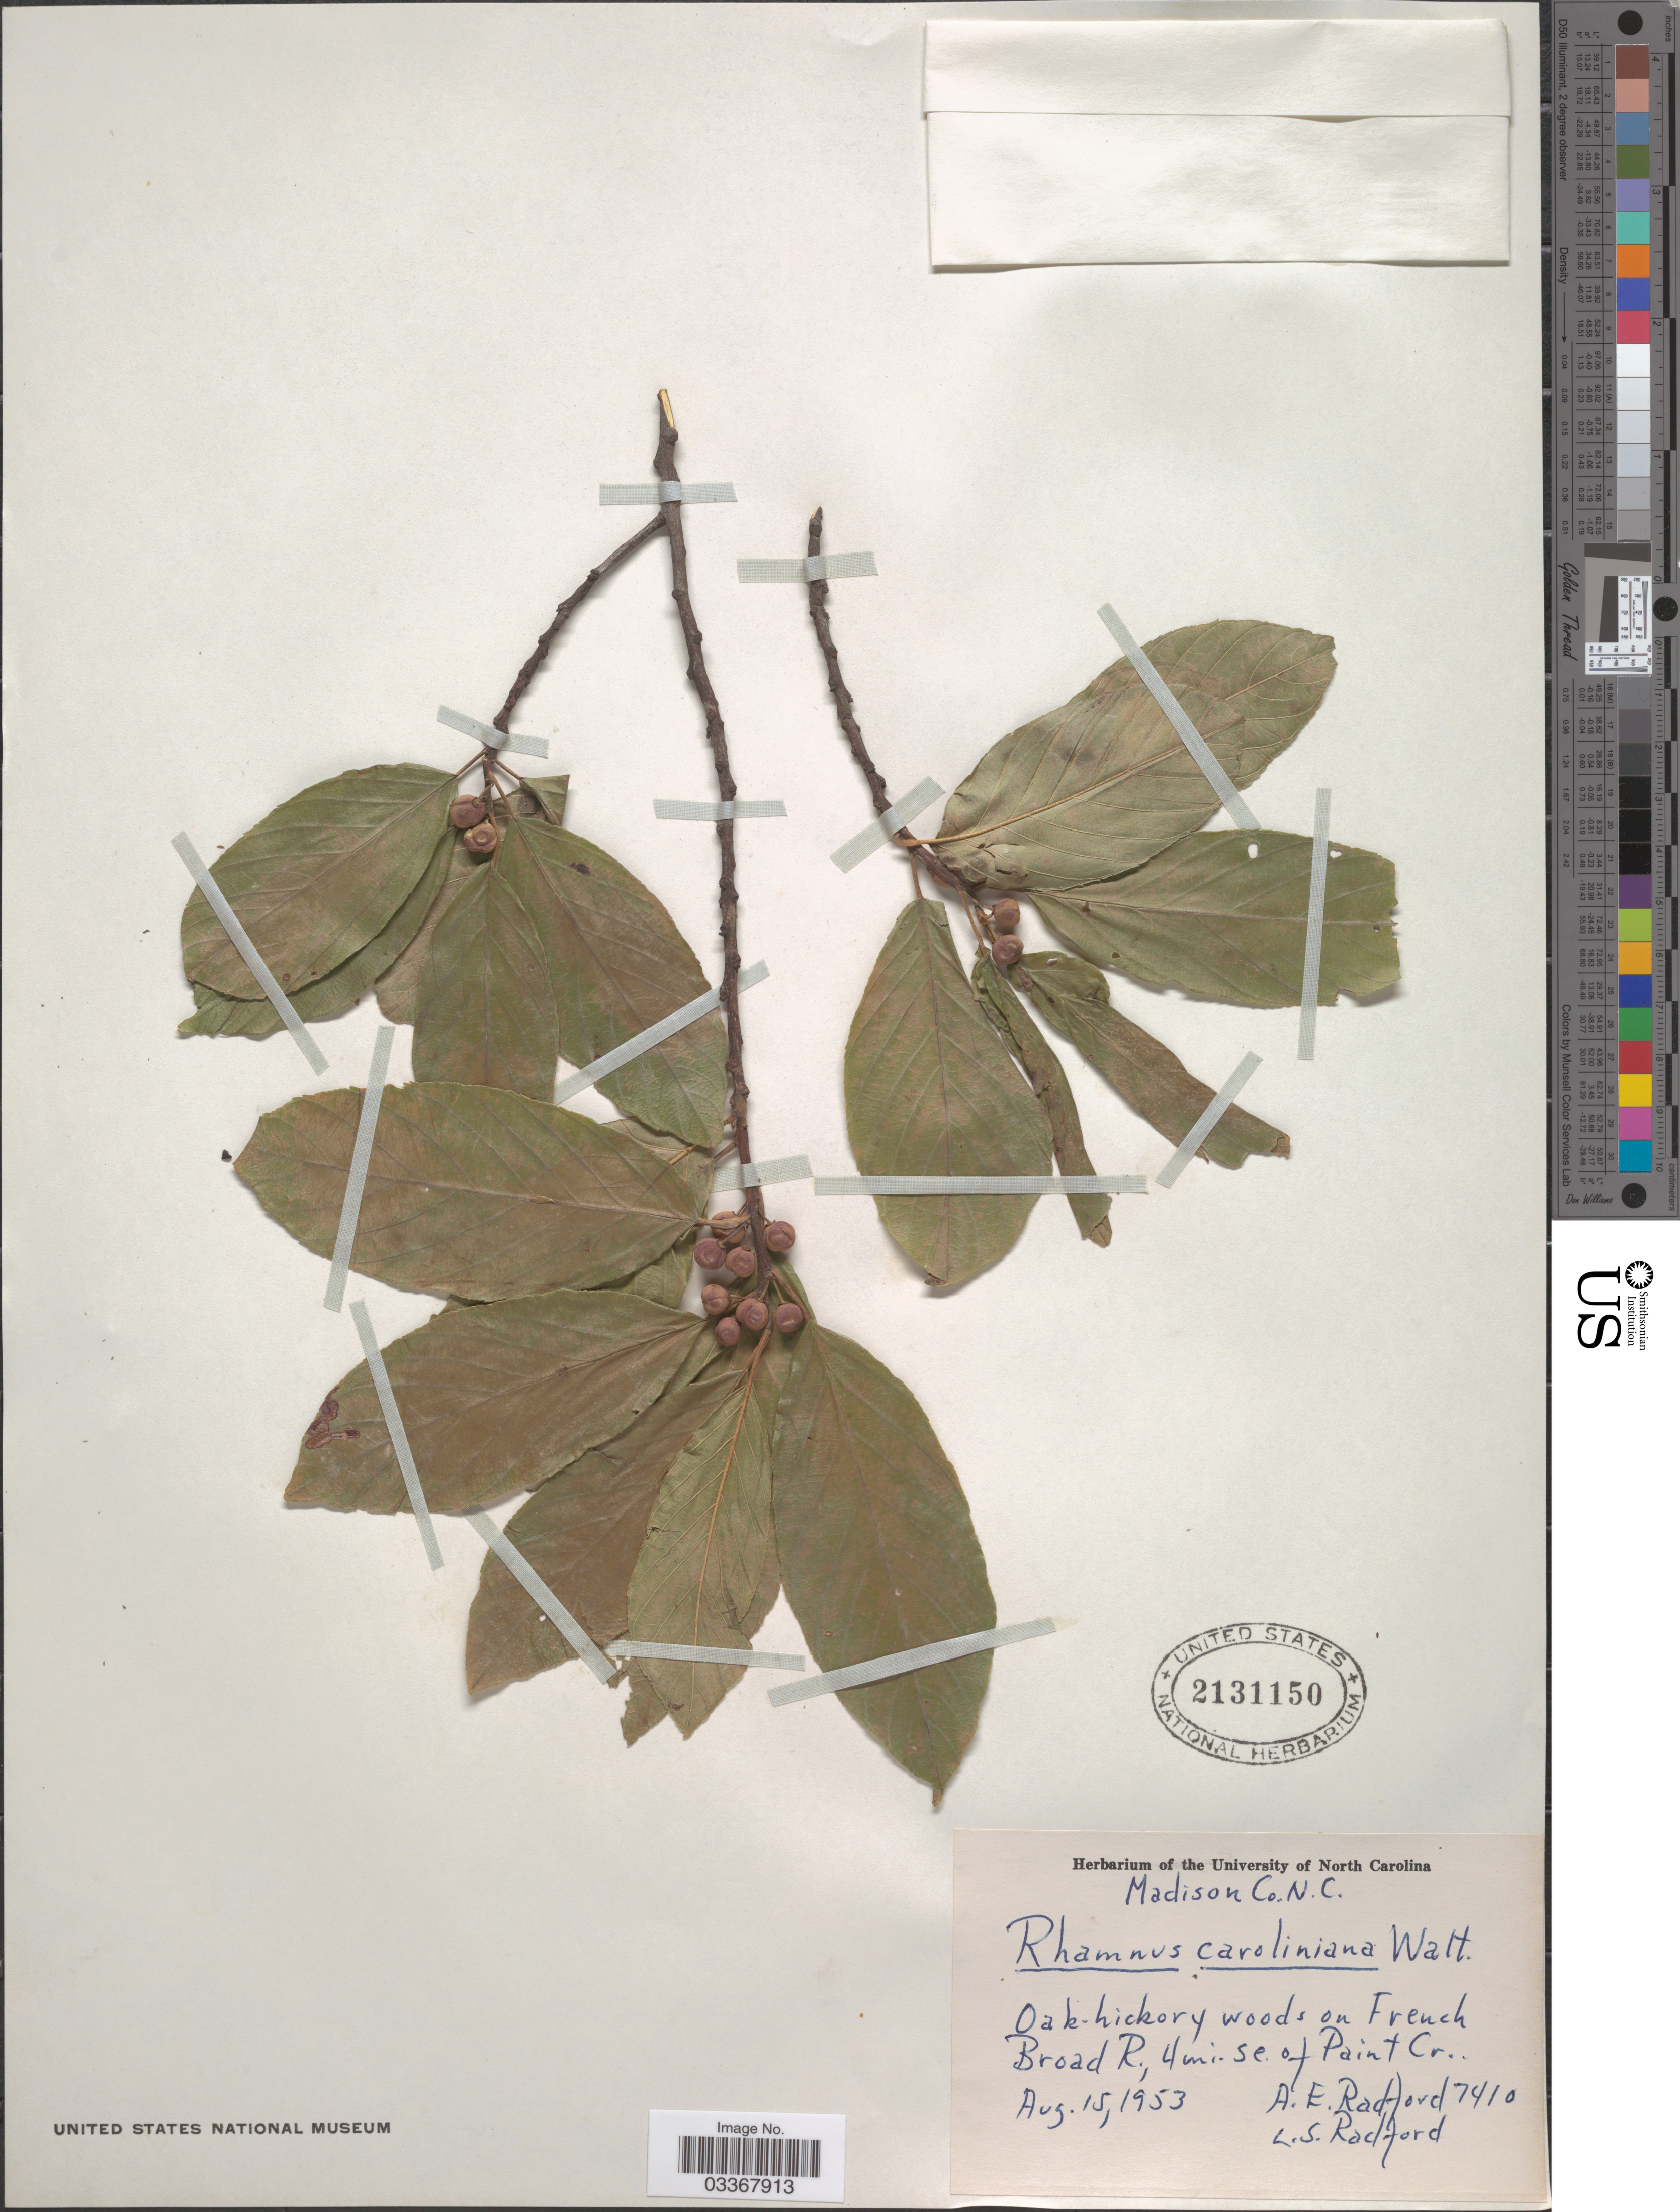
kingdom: Plantae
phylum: Tracheophyta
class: Magnoliopsida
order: Rosales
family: Rhamnaceae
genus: Frangula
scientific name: Frangula caroliniana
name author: (Walter) A. Gray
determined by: Strong, Mark T., (BOT), Smithsonian Institution - National Museum of Natural History (UNITED STATES)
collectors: A. E. Radford & L. Radford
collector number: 7410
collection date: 1953-08-15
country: United States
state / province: North Carolina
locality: Madison Co., Oak hickory woods on French Broad R., 4 mi. se. of Paint Cr.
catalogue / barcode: US 2131150